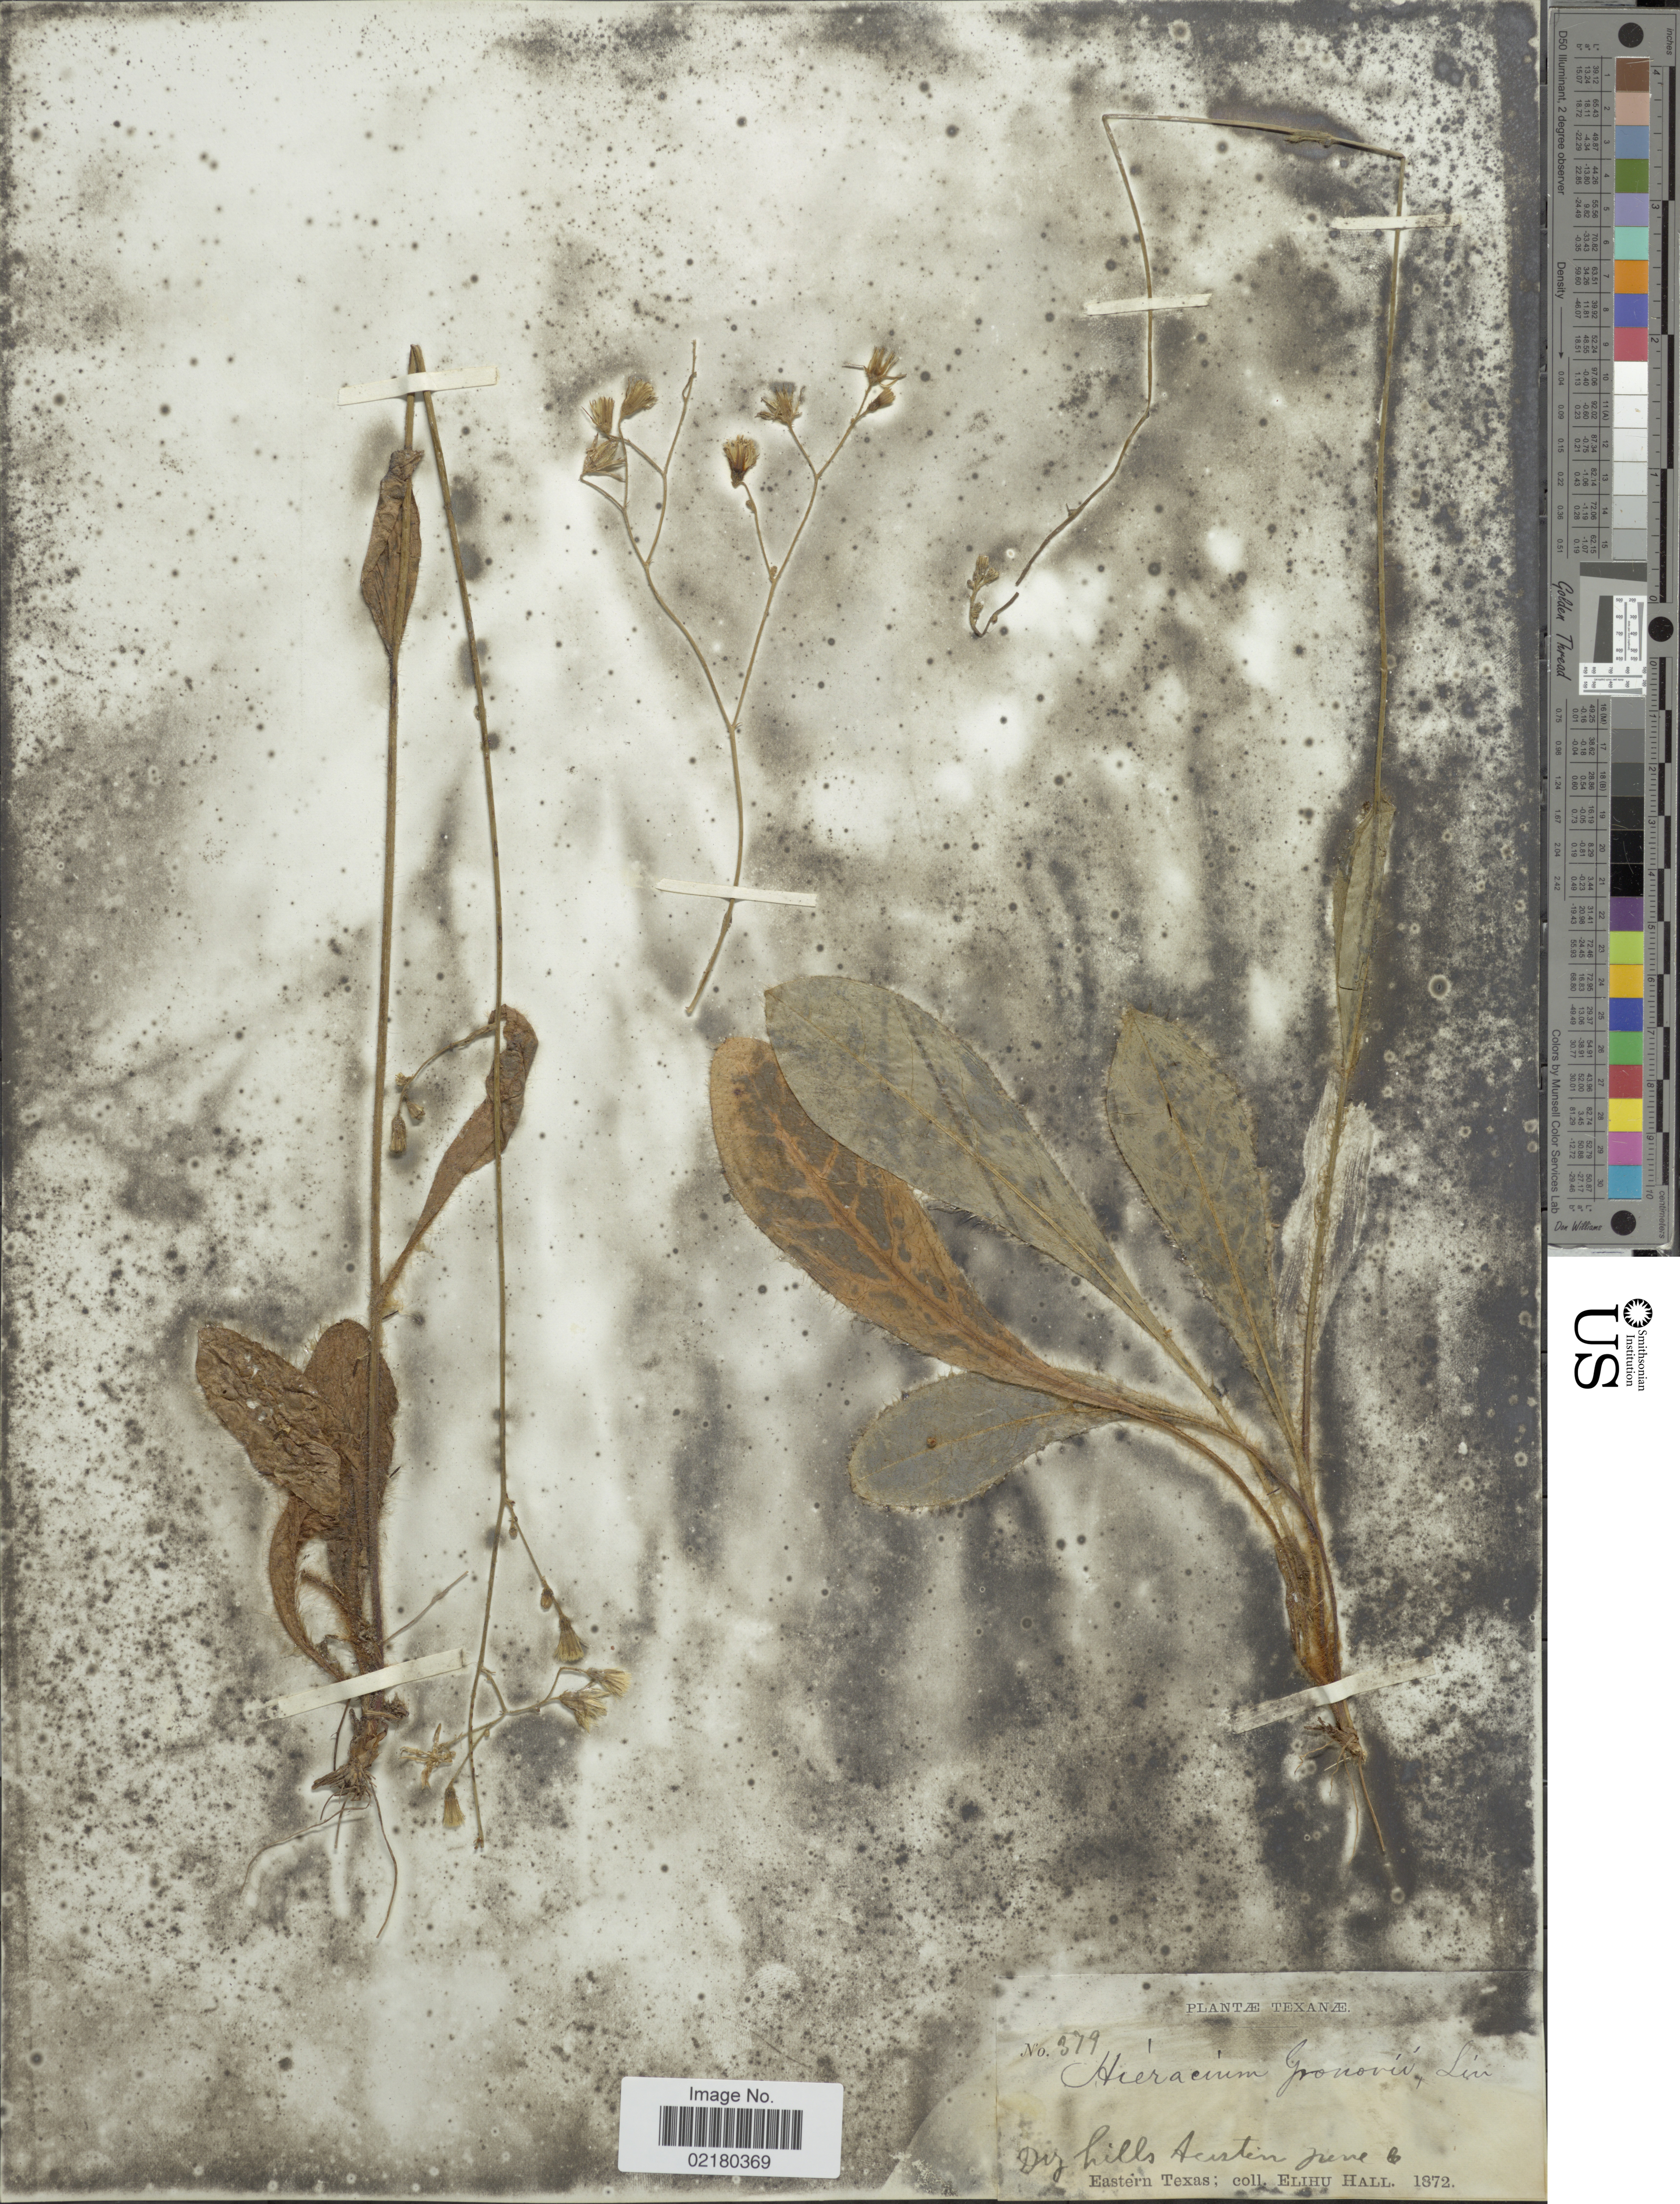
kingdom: Plantae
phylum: Tracheophyta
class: Magnoliopsida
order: Asterales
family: Asteraceae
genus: Hieracium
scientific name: Hieracium gronovii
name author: L.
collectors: E. Hall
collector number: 379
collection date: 1872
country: United States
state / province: Texas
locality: Dry hills Austin, Eastern Texas